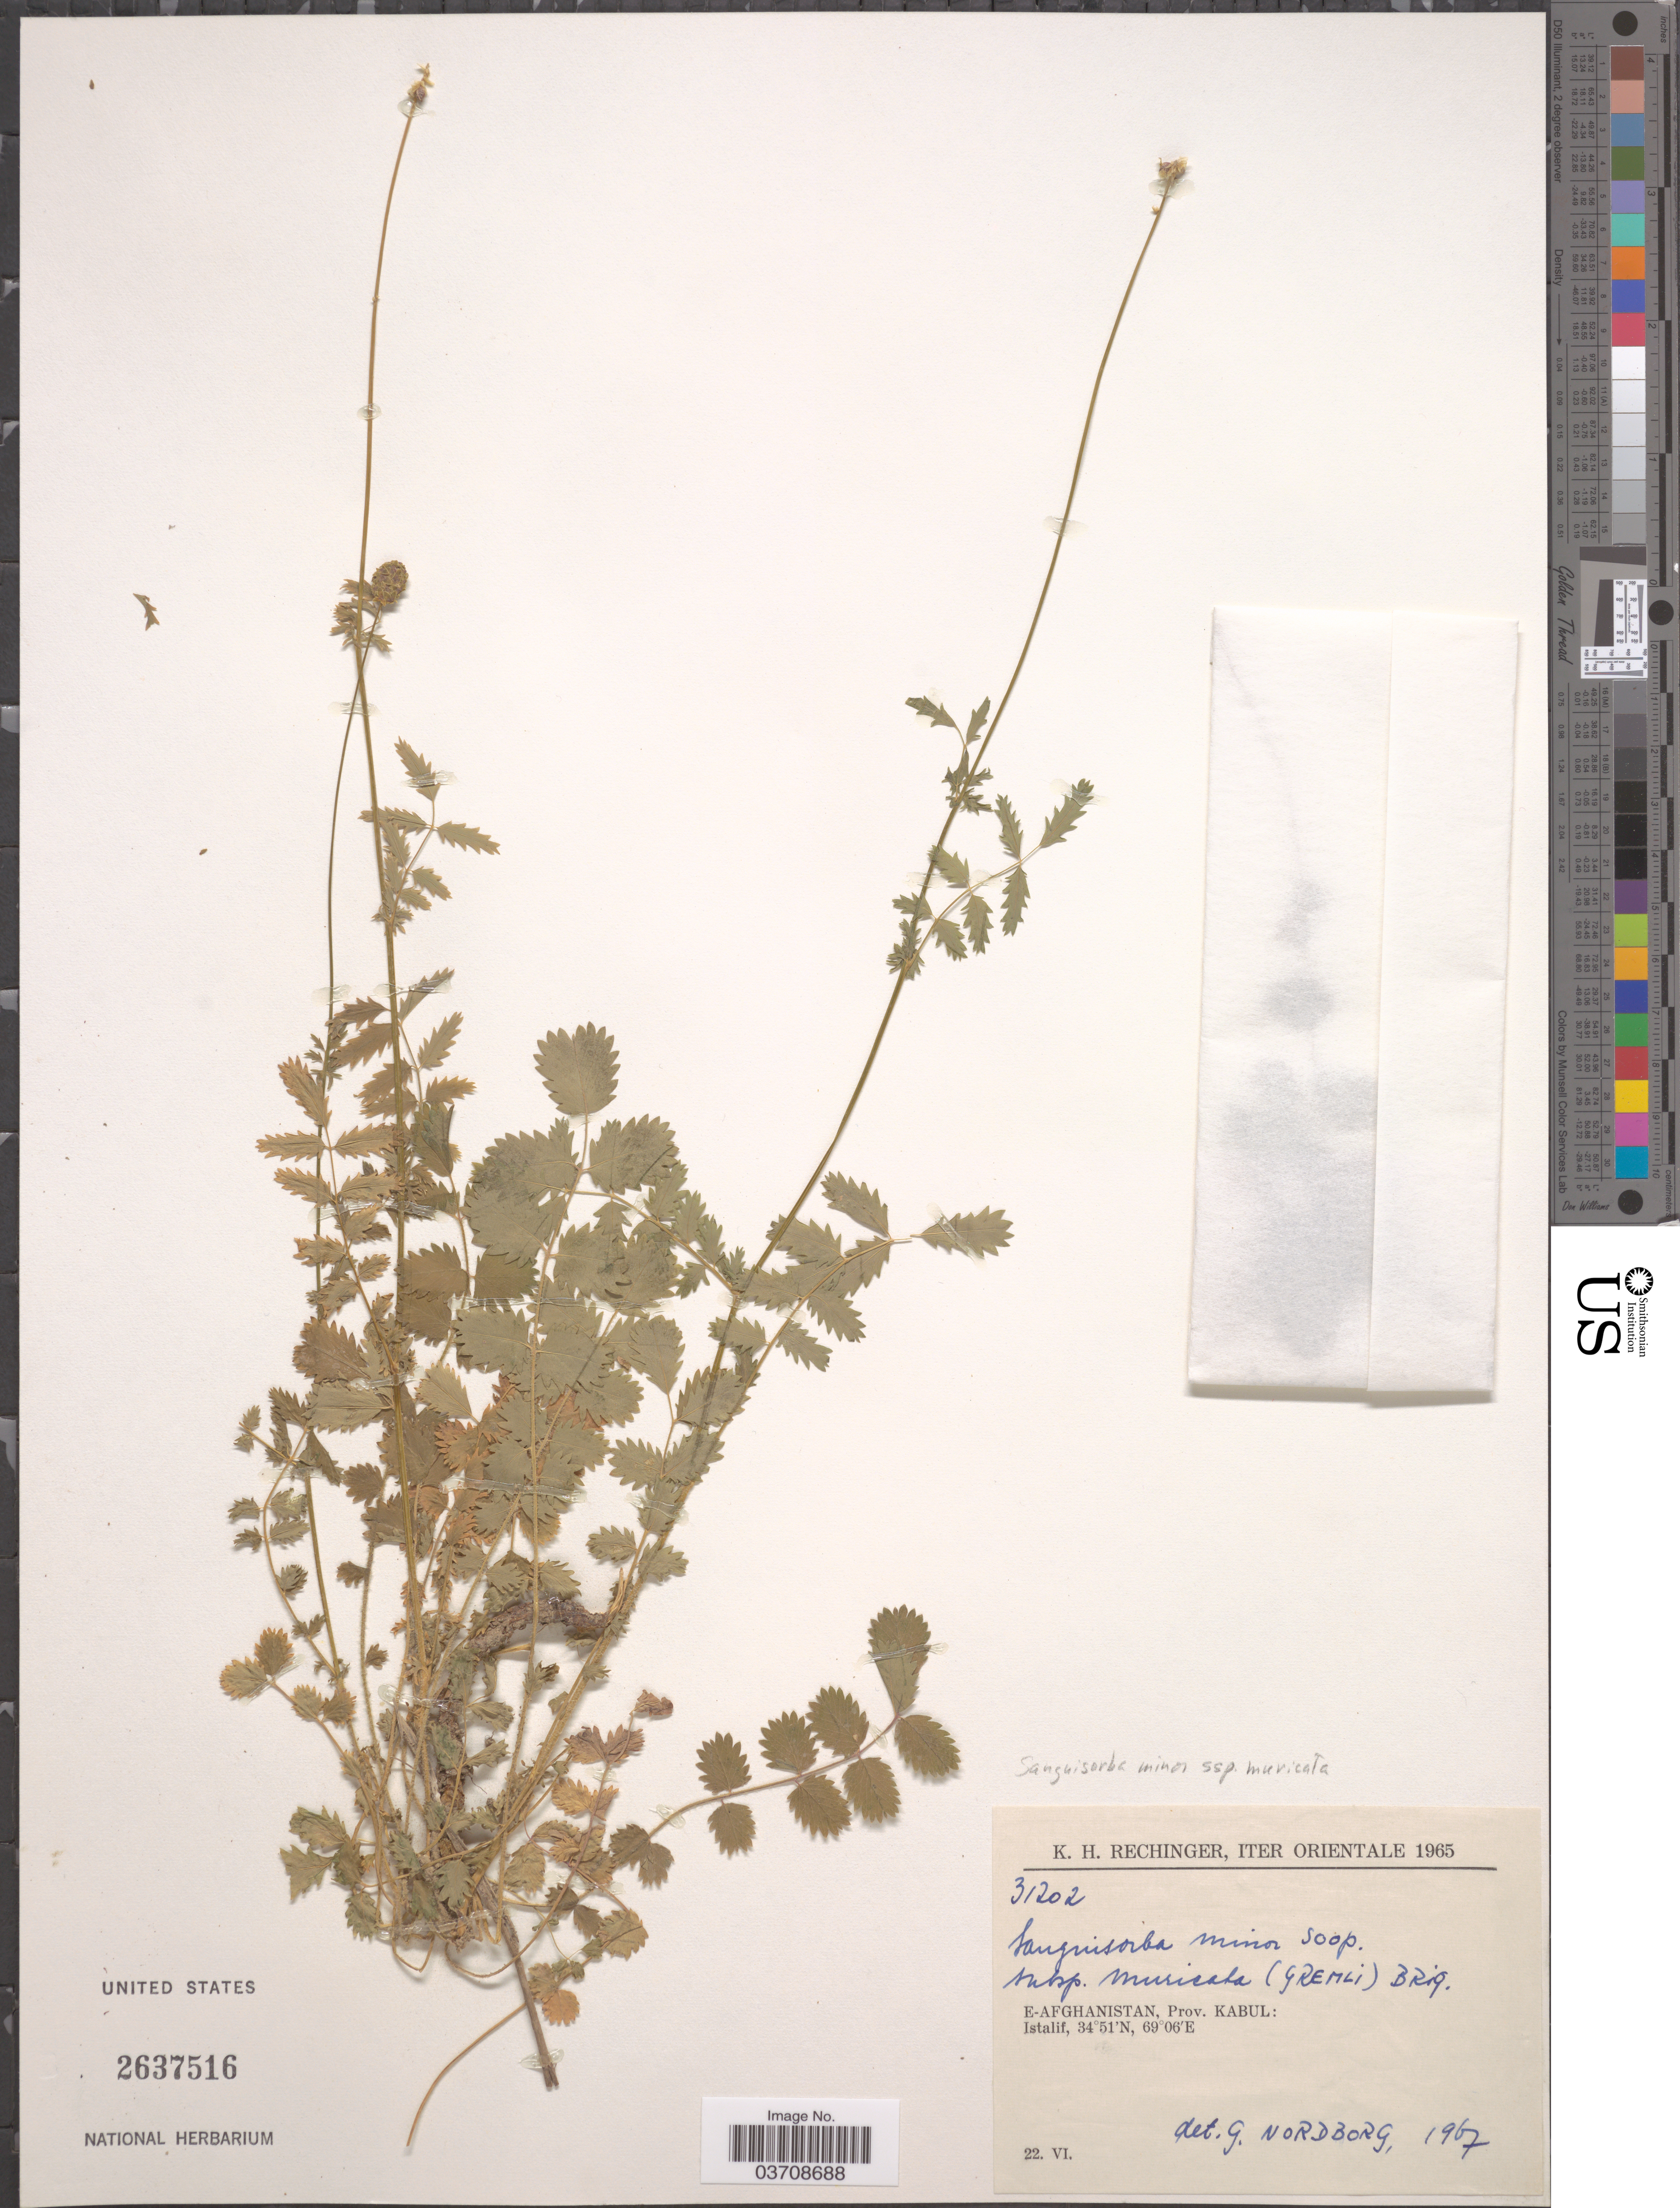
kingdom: Plantae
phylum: Tracheophyta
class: Magnoliopsida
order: Rosales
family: Rosaceae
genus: Sanguisorba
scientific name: Sanguisorba minor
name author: Scop.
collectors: K. H. Rechinger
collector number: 31202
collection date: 1965-06-22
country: Afghanistan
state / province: Kabul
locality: Iter Orientale. E-Afghanistan, Prov. Kabul: Istalif.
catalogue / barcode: US 2637516